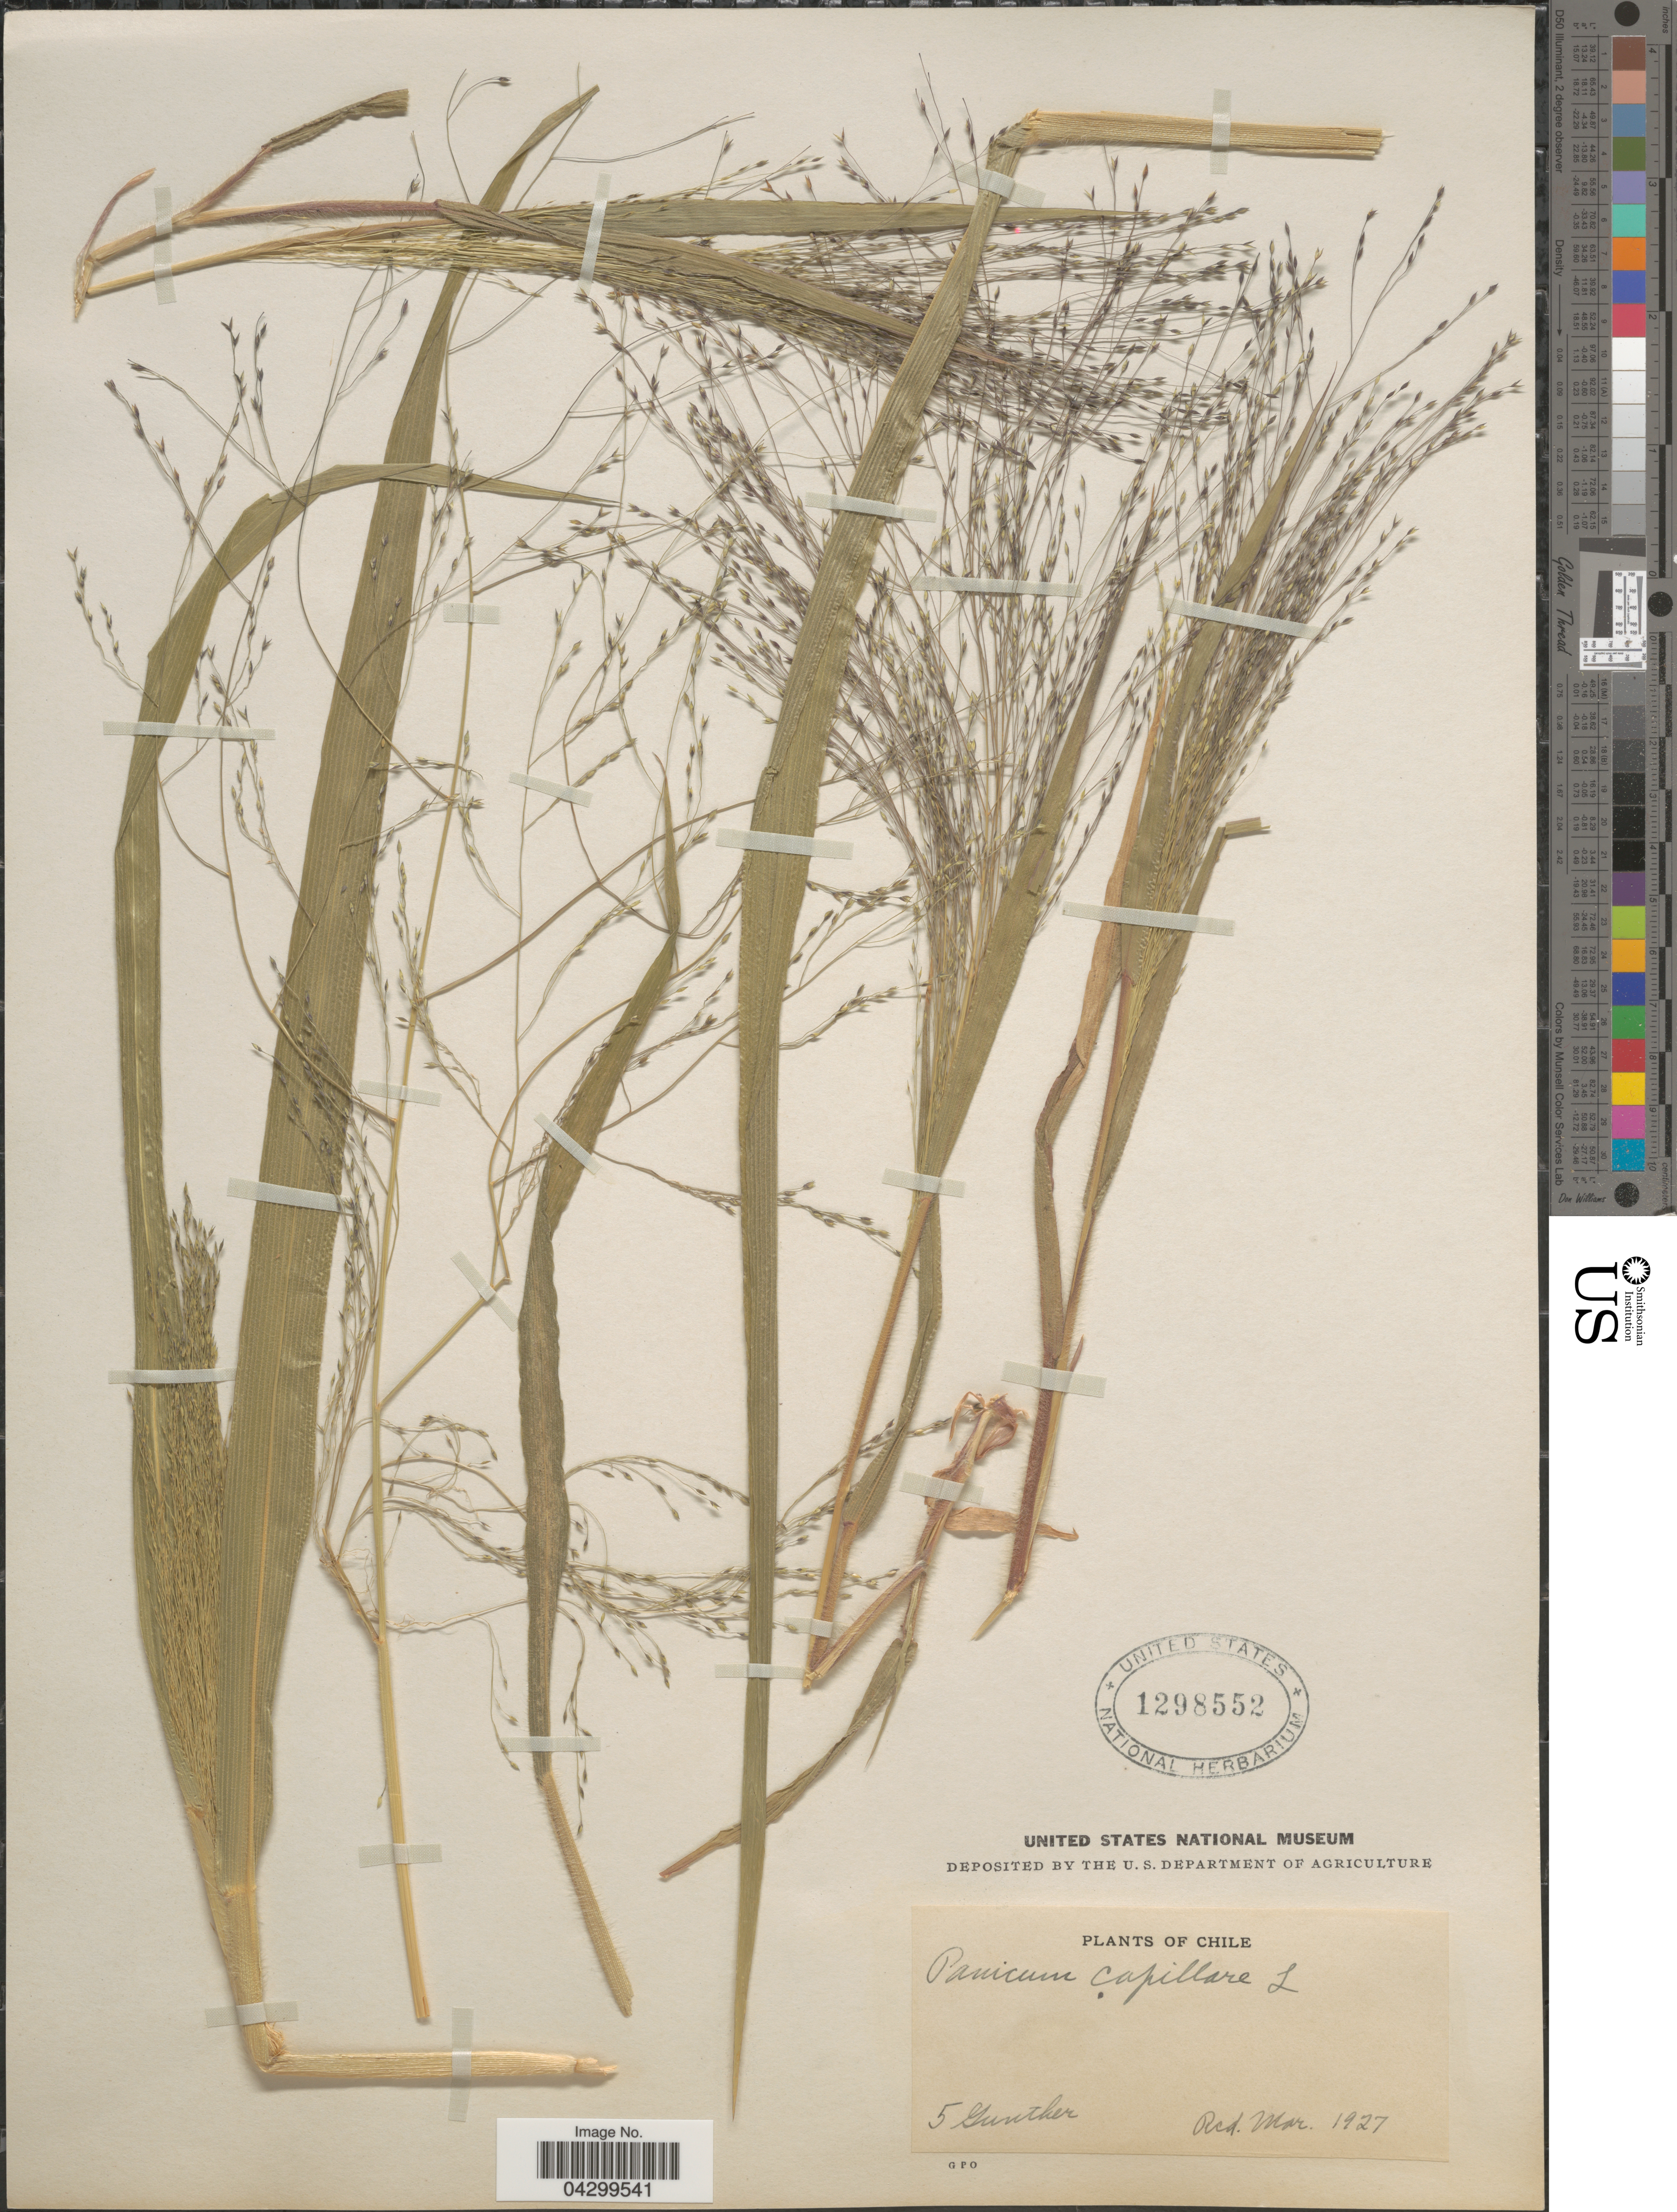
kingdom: Plantae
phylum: Tracheophyta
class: Liliopsida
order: Poales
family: Poaceae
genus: Panicum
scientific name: Panicum capillare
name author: L.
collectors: -. Gunther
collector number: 5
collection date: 1927-03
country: Chile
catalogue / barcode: US 1298552